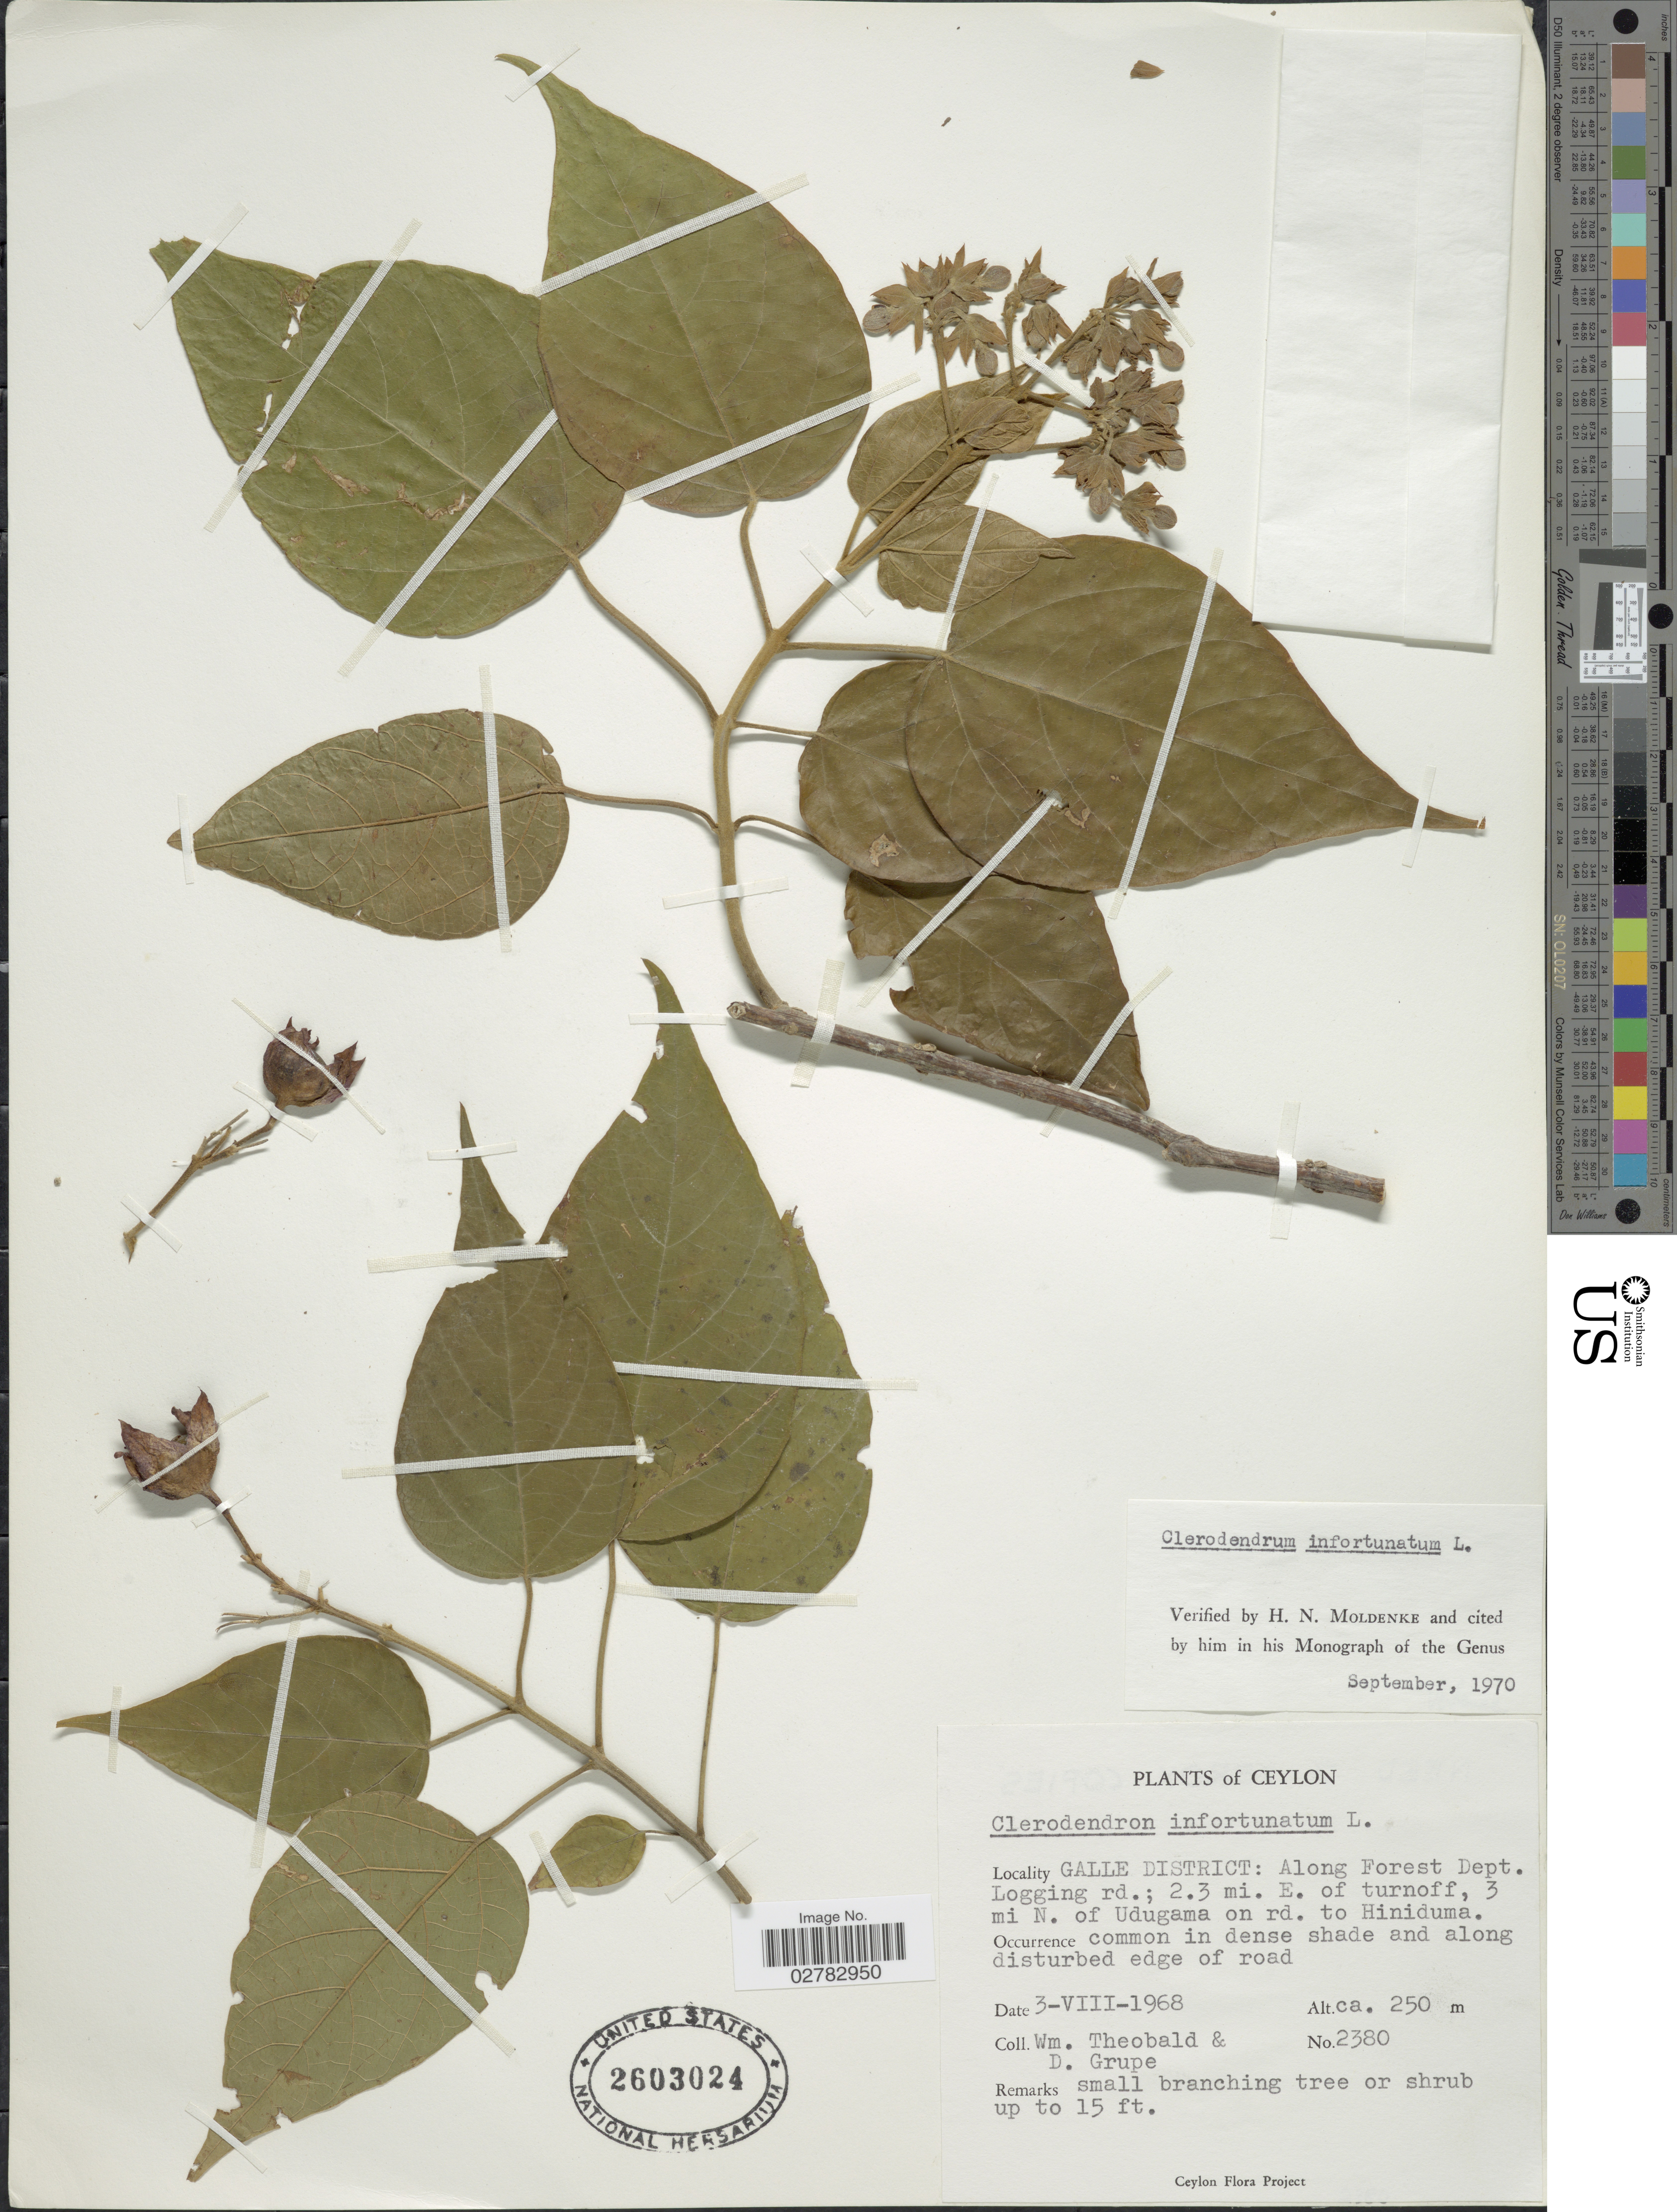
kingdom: Plantae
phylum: Tracheophyta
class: Magnoliopsida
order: Lamiales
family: Lamiaceae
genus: Clerodendrum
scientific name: Clerodendrum infortunatum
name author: L.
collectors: W. Theobald & D. Grupe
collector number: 2380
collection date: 1968-08-03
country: Sri Lanka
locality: Ceylon. Galle District: Along Forest Dept. Logging rd.; 2.3 mi. E. of turnoff, 3 mi N. of Udugama on rd. to Hiniduma.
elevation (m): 250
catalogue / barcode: US 2603024